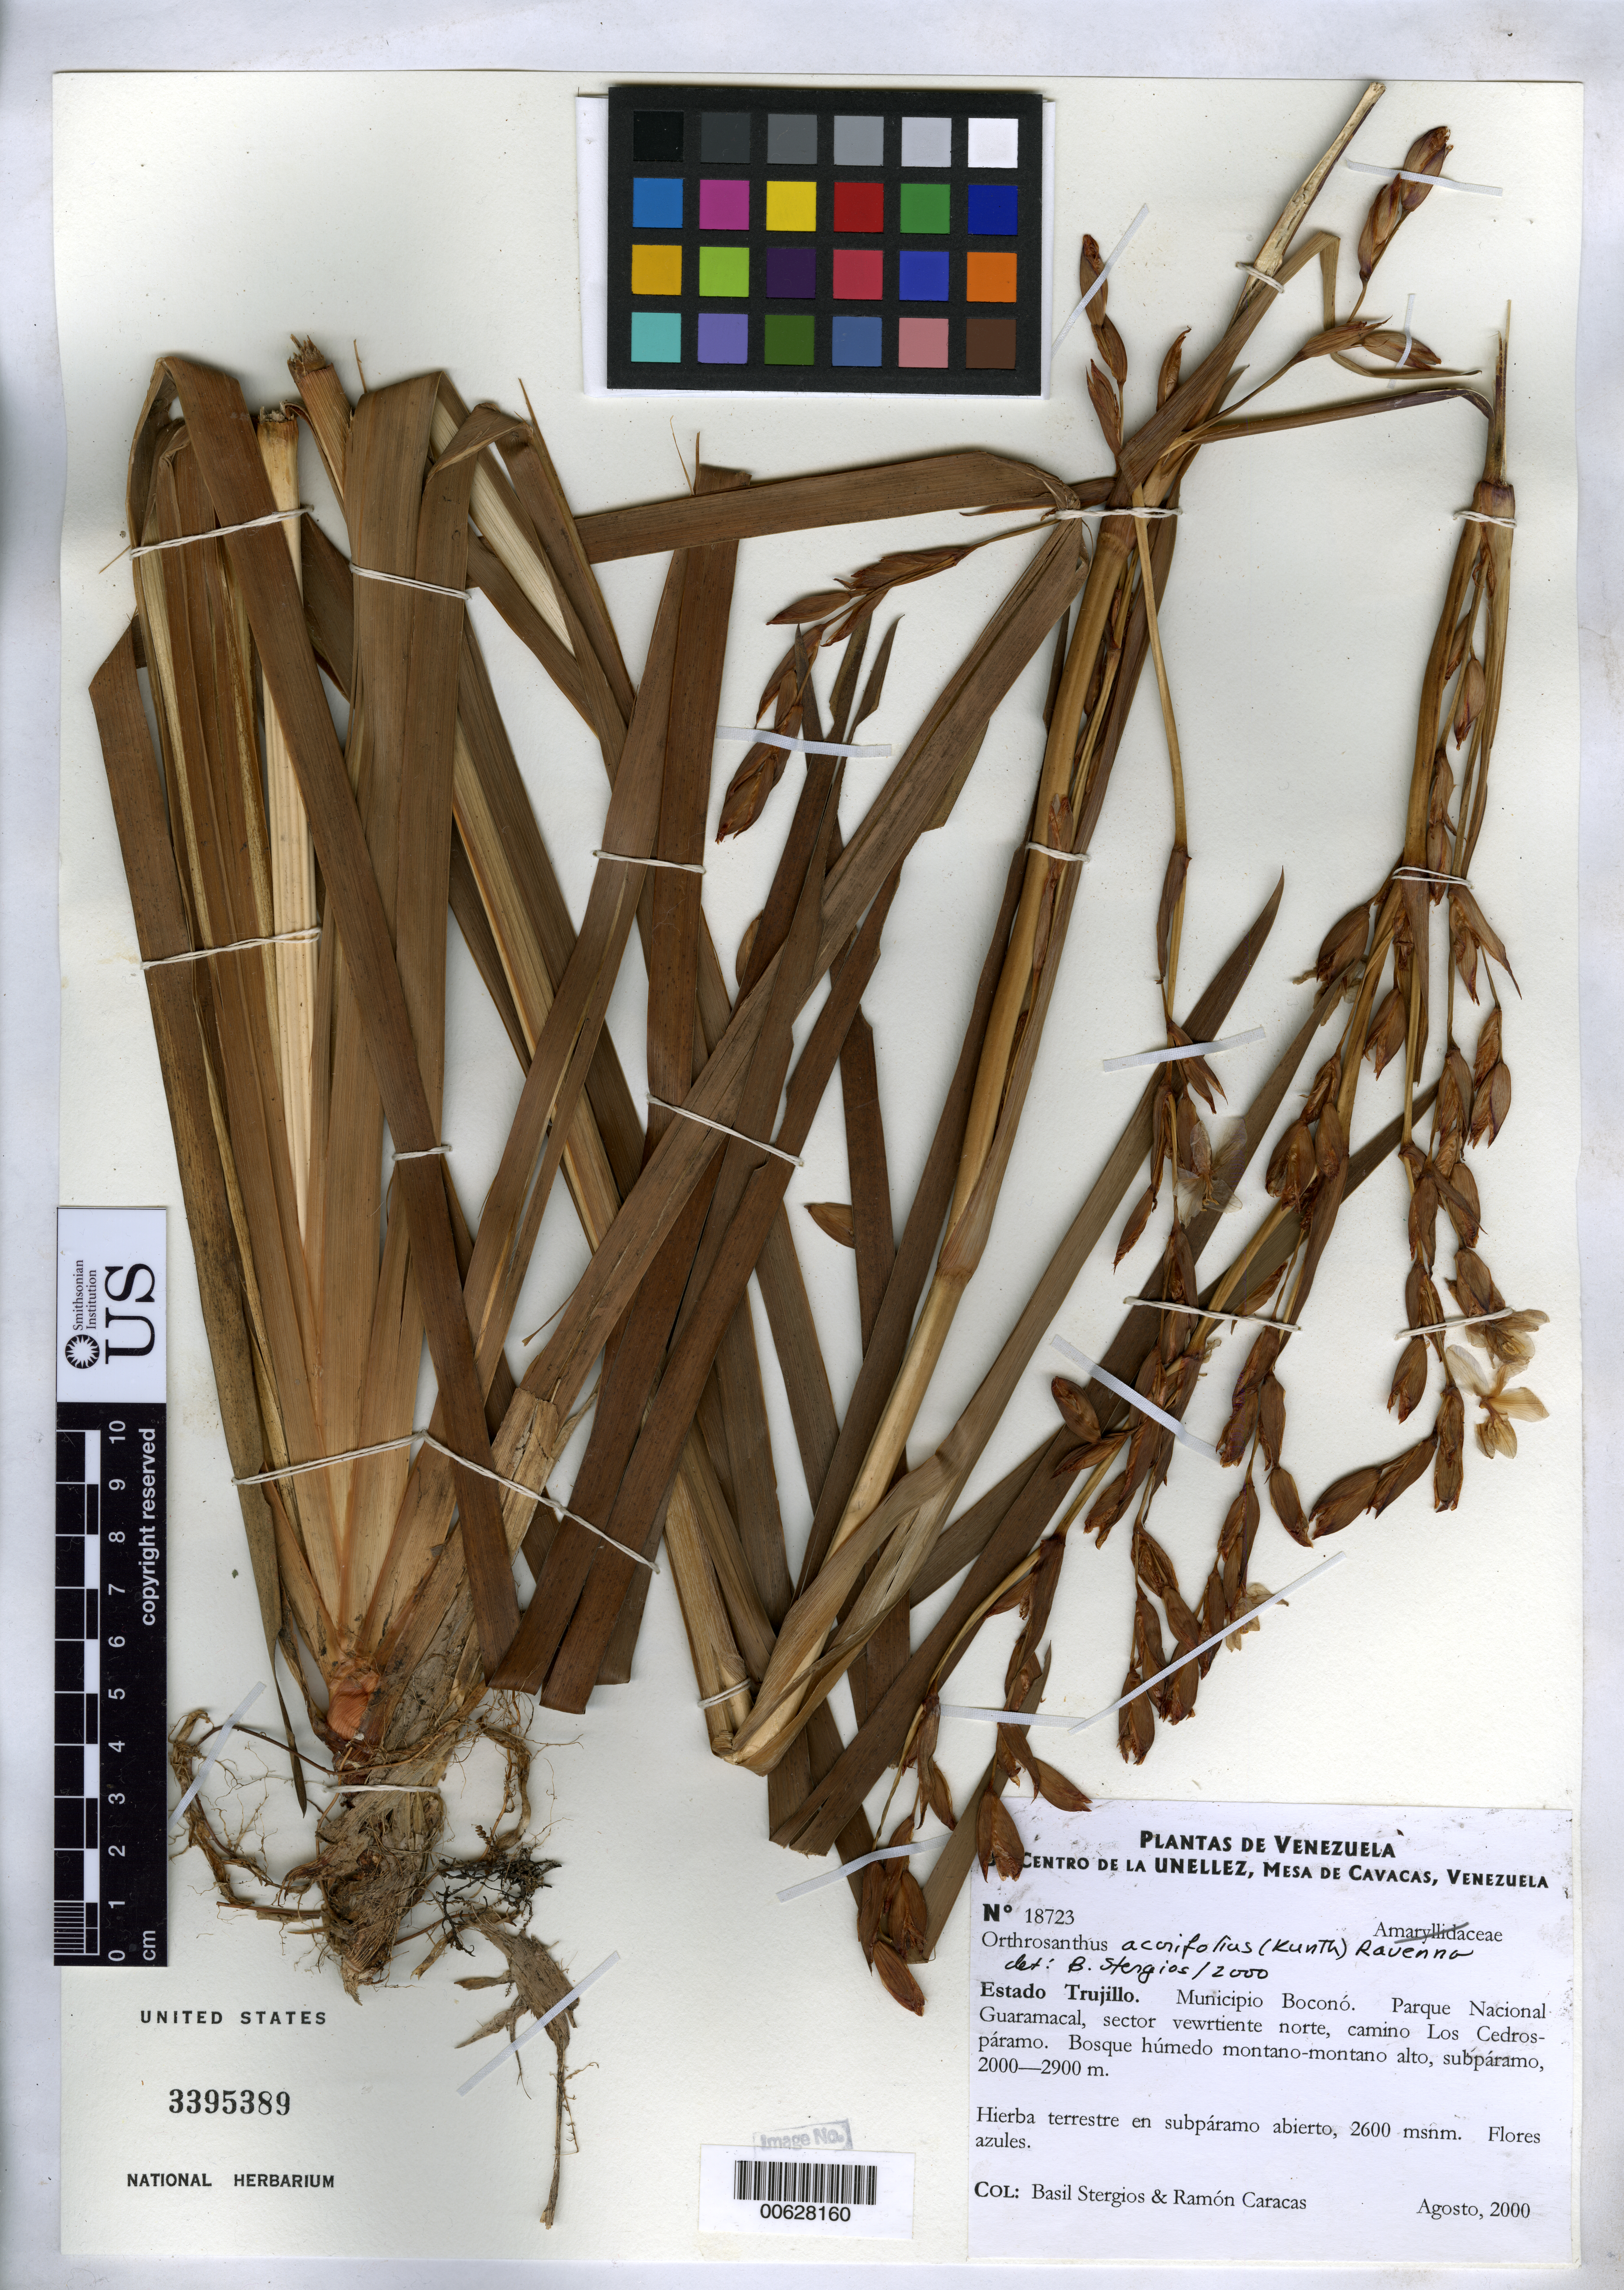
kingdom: Plantae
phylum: Tracheophyta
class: Liliopsida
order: Asparagales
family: Iridaceae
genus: Orthrosanthus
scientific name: Orthrosanthus acorifolius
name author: (Kunth) Ravenna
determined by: Stergios, B. G.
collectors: B. G. Stergios & R. Caracas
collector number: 19723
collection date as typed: Aug 2000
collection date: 2000-08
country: Venezuela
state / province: Trujillo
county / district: Boconó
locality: Parque Nacional Guaramacal, vertiente N, camino Los Cedros-páramo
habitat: Bosque húmedo montano-montano alto, subpáramo.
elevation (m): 2600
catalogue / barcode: US 3395389